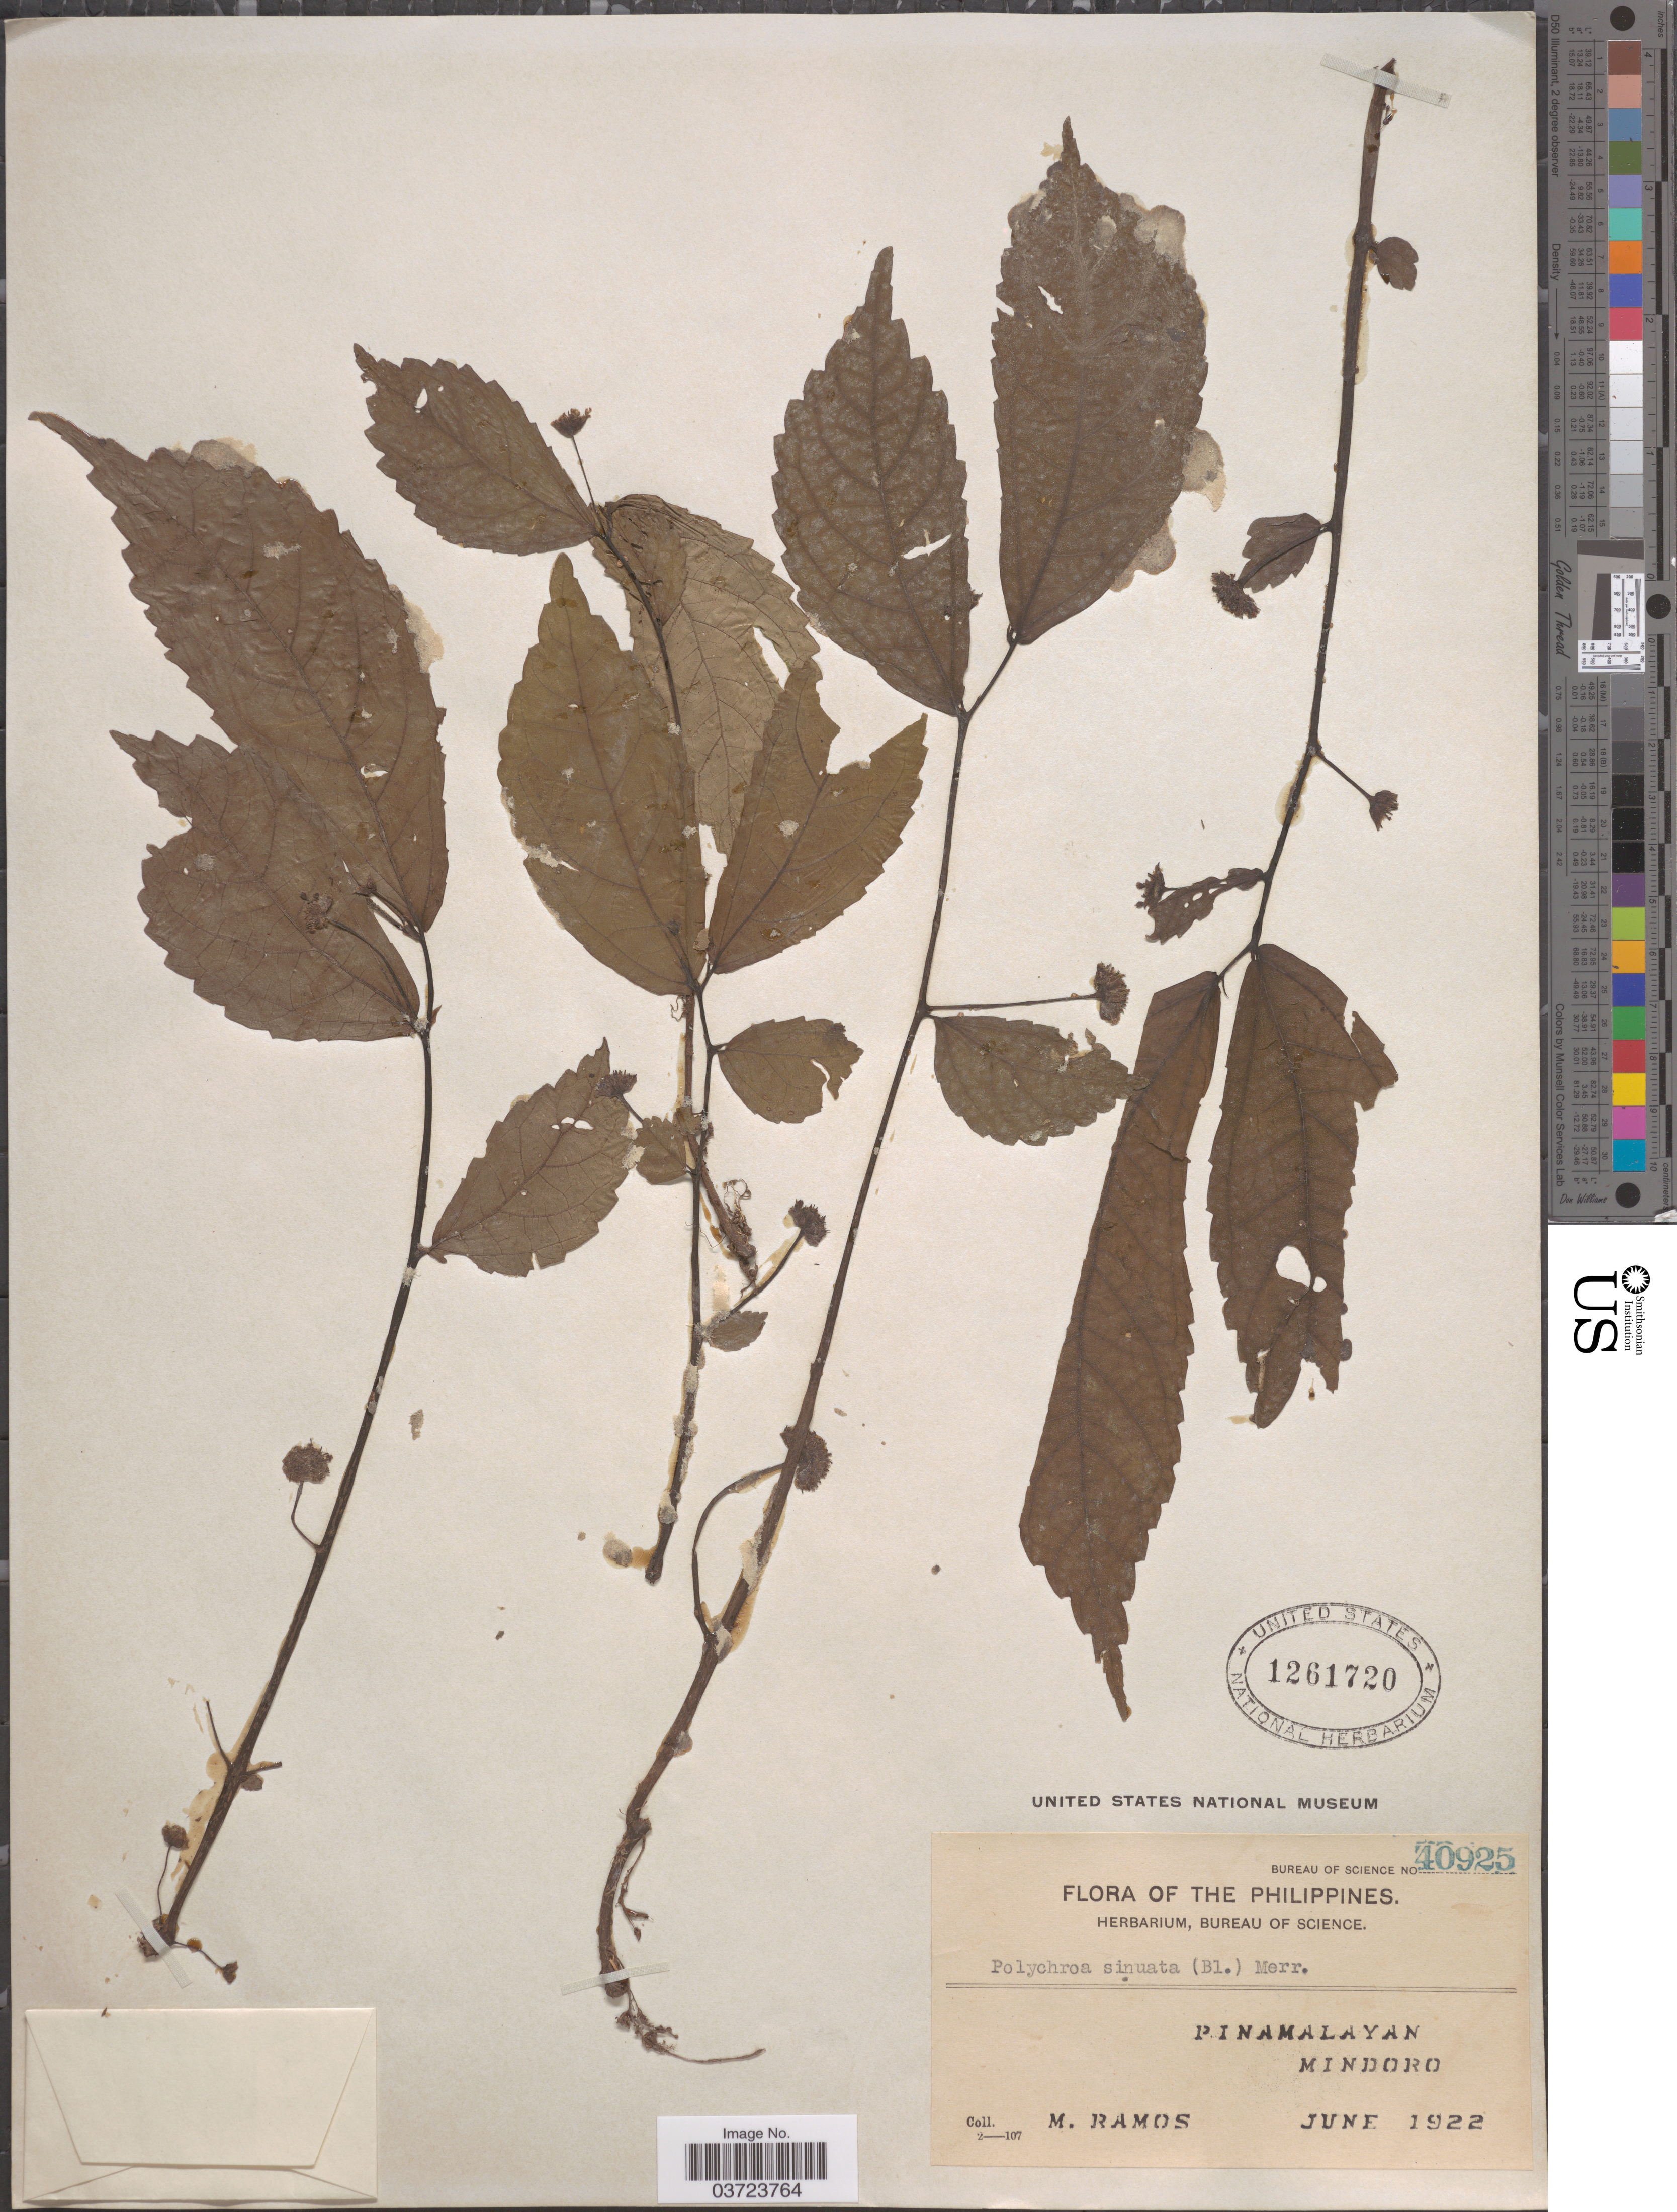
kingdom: Plantae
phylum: Tracheophyta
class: Magnoliopsida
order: Rosales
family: Urticaceae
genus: Elatostema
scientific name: Elatostema sinuatum var. sinuatum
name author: (Blume) Hassk.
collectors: M. Ramos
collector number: Bureau of Science 40925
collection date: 1922-06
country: Philippines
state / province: Mimaropa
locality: Pinamalayan, Mindoro.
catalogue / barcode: US 1261720